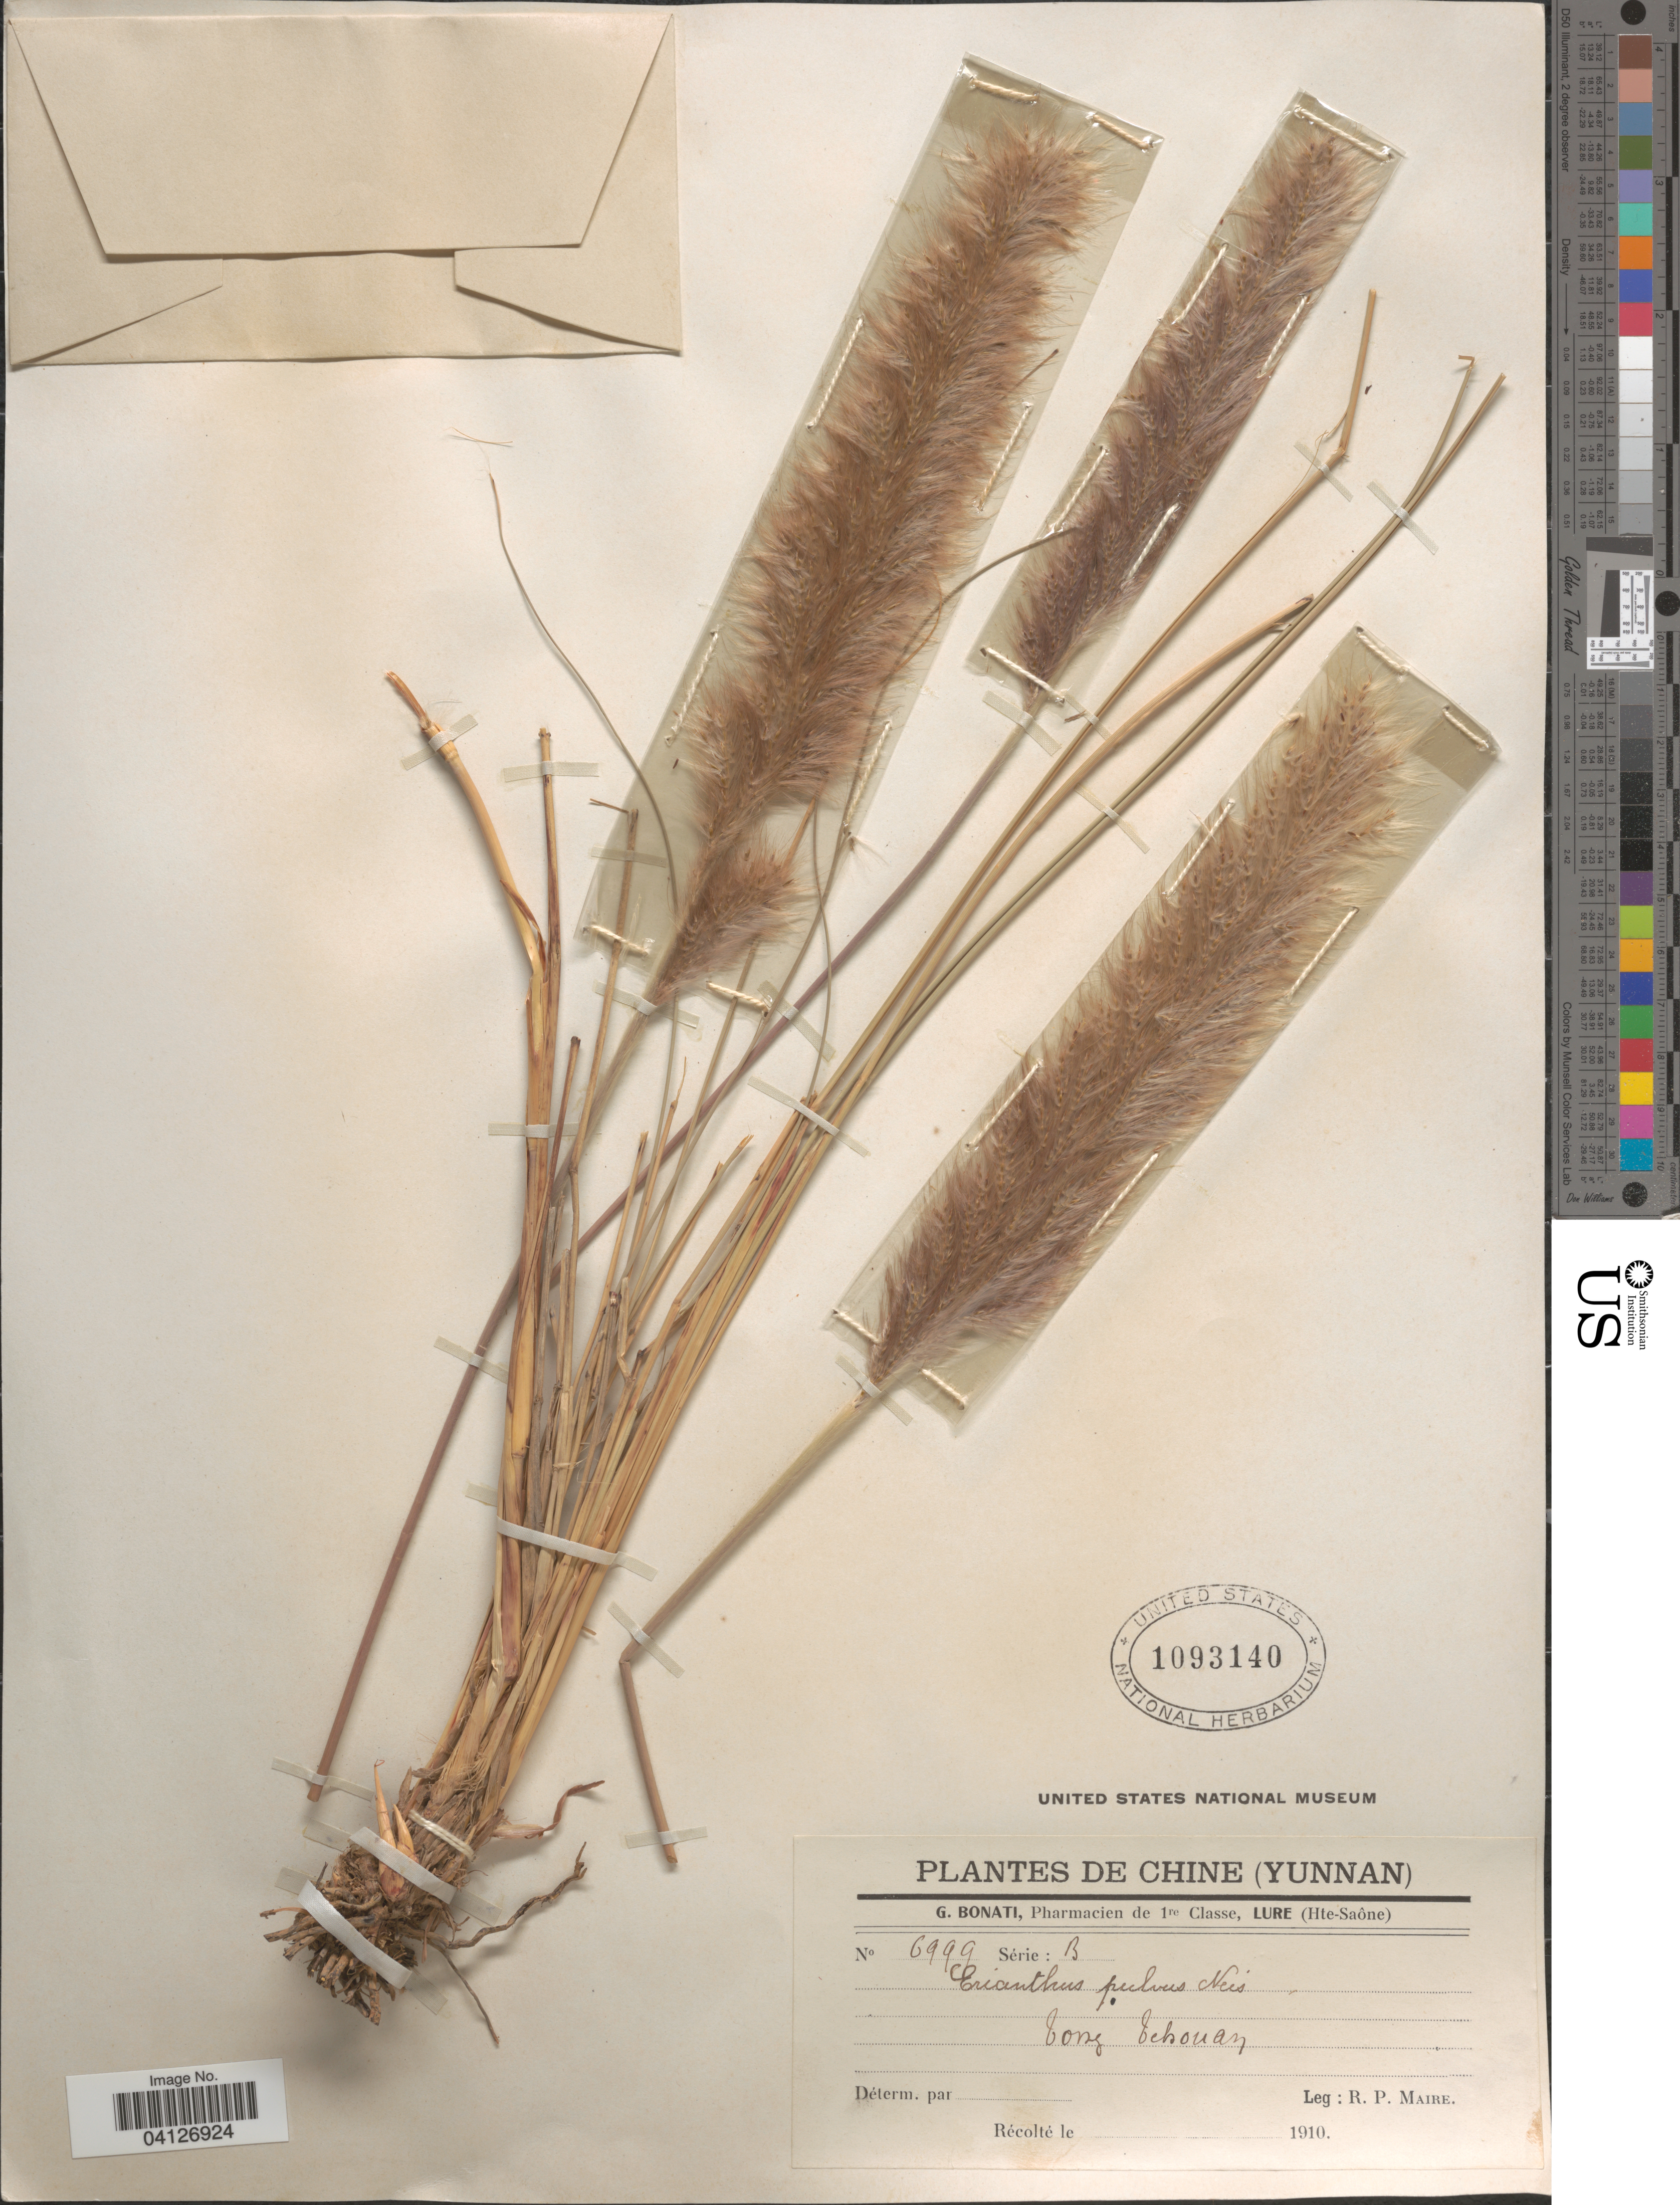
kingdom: Plantae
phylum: Tracheophyta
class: Liliopsida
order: Poales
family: Poaceae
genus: Erianthus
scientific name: Erianthus fulvus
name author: (R. Br.) Kunth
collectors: R.-P. Maire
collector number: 6999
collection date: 1910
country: China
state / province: Yunnan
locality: Chine. Tong Tehouan.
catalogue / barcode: US 1093140